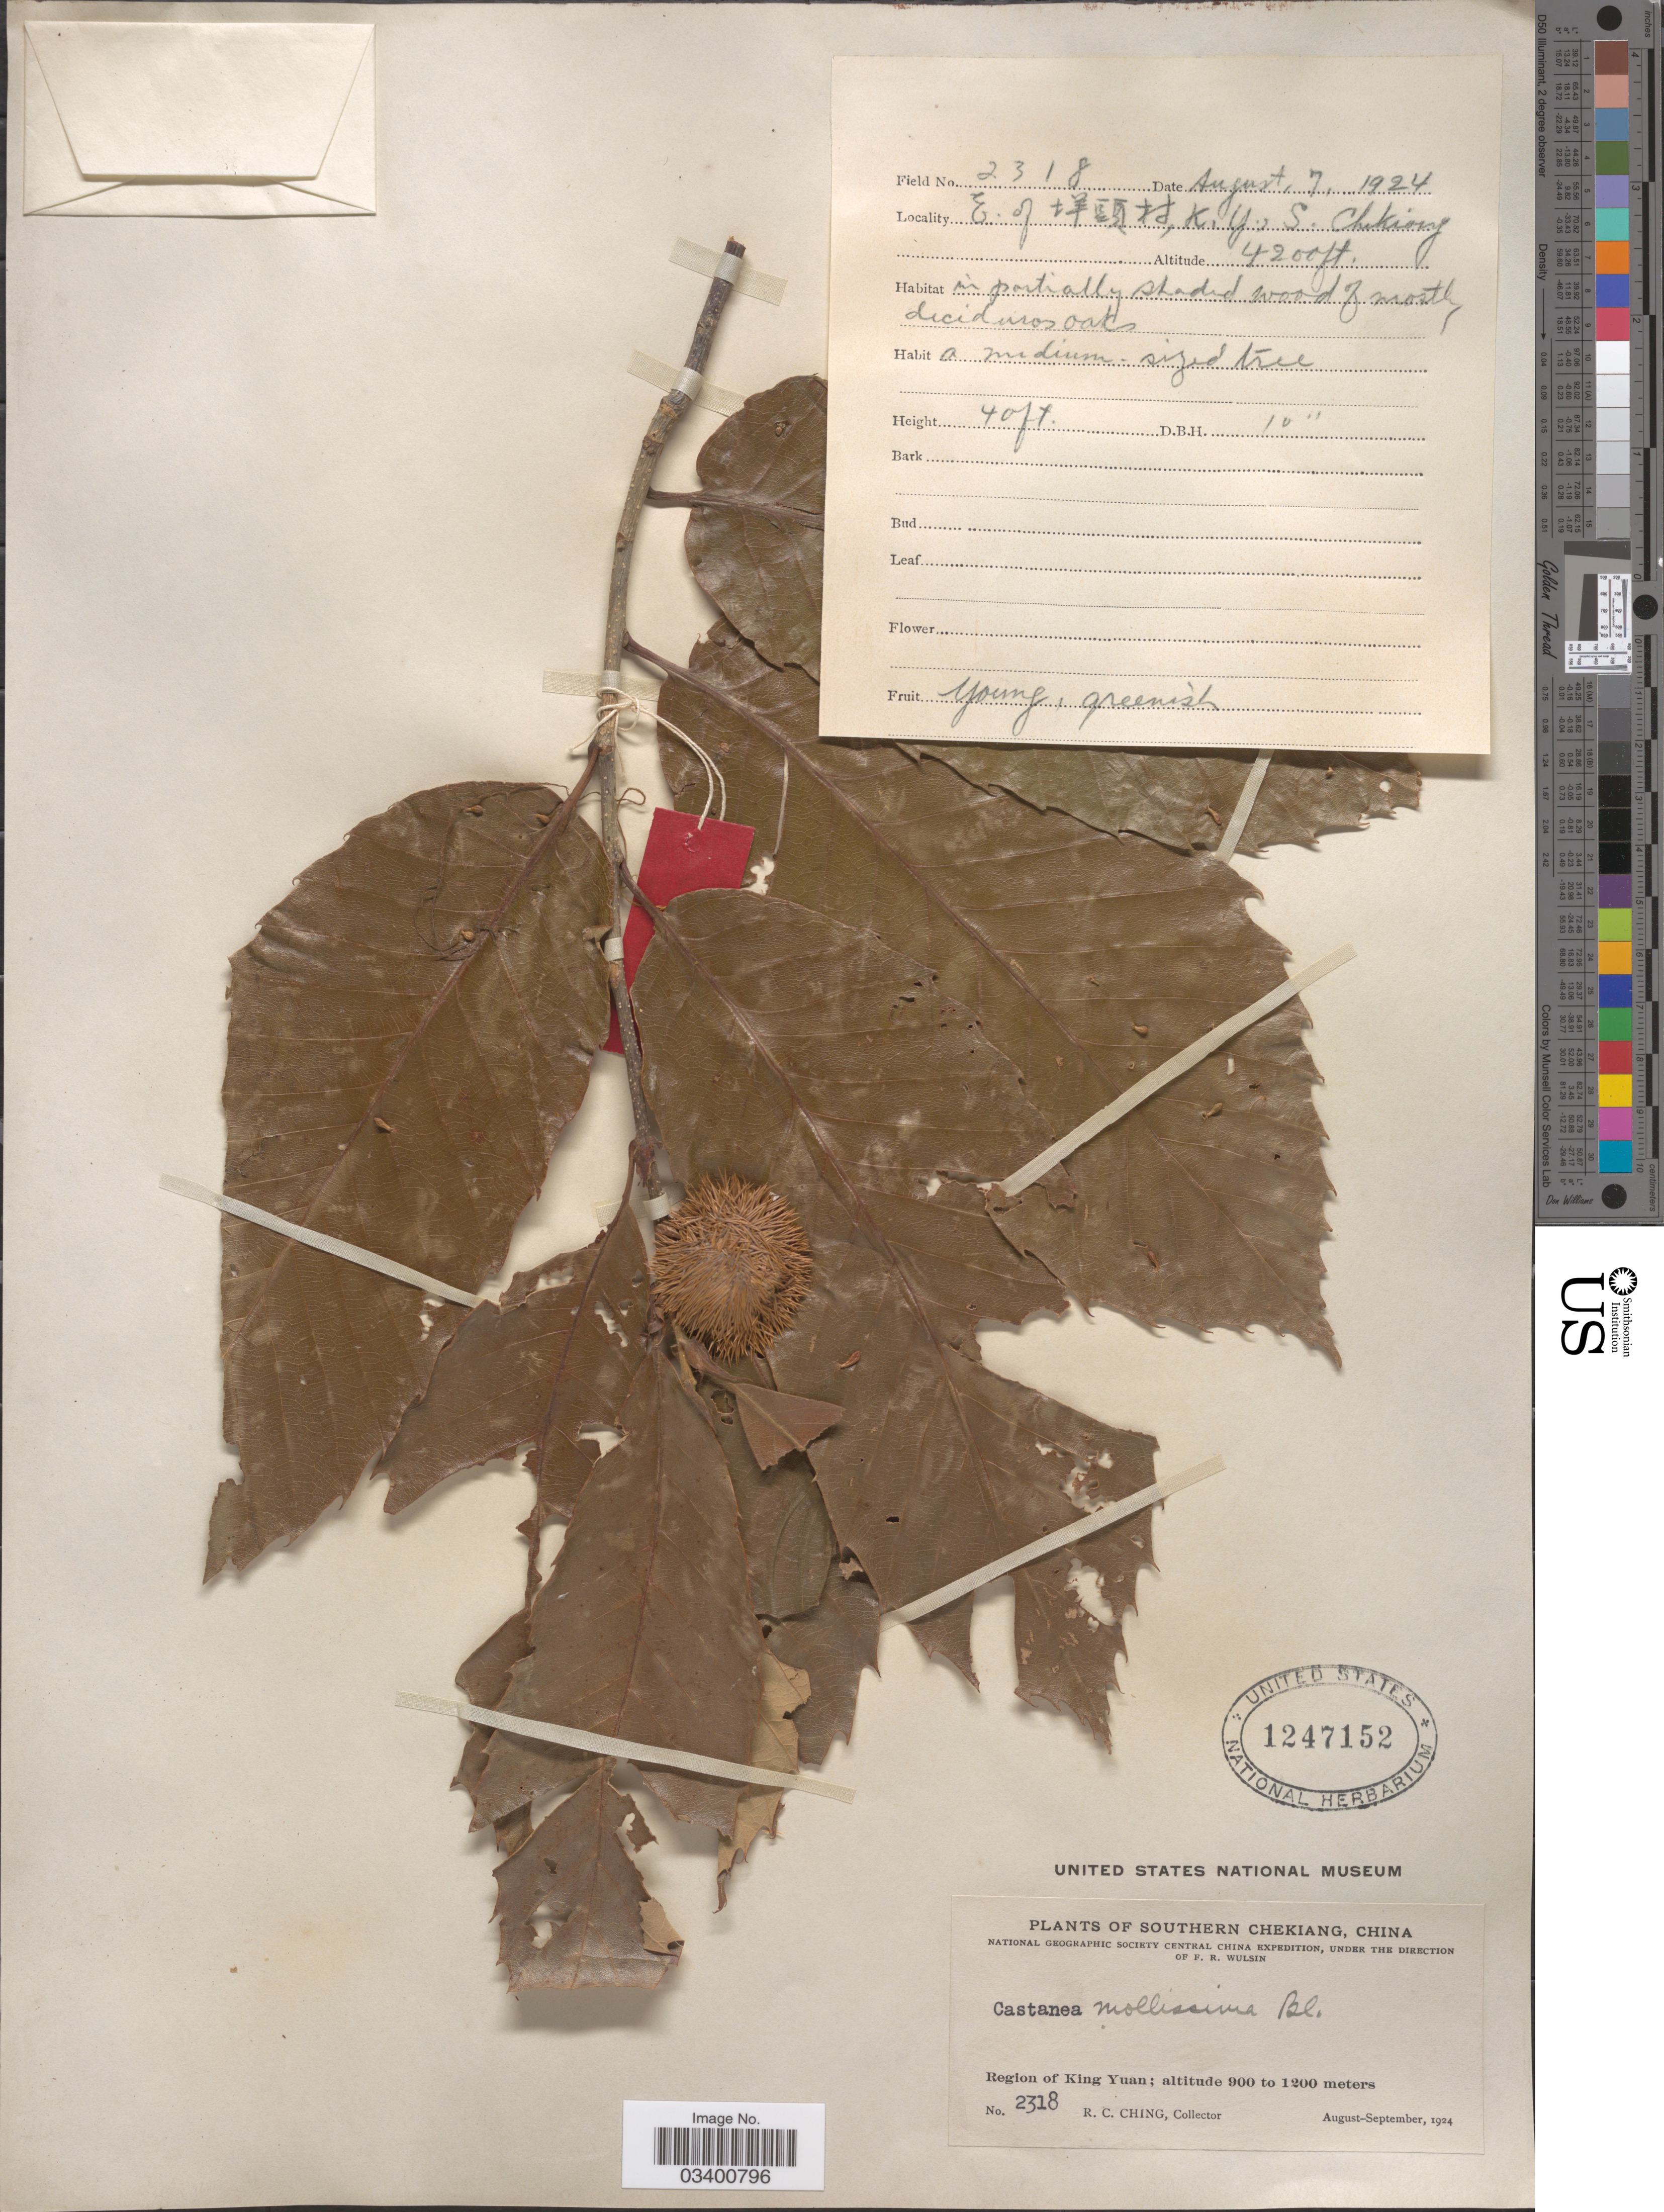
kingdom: Plantae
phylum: Tracheophyta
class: Magnoliopsida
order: Fagales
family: Fagaceae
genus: Castanea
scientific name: Castanea mollissima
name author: Blume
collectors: R. C. Ching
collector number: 2318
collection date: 1924-08-07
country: China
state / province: Zhejiang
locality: E of X, K. Y., Southern Chekiang. Region of King Yuan.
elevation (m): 1280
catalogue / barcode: US 1947152